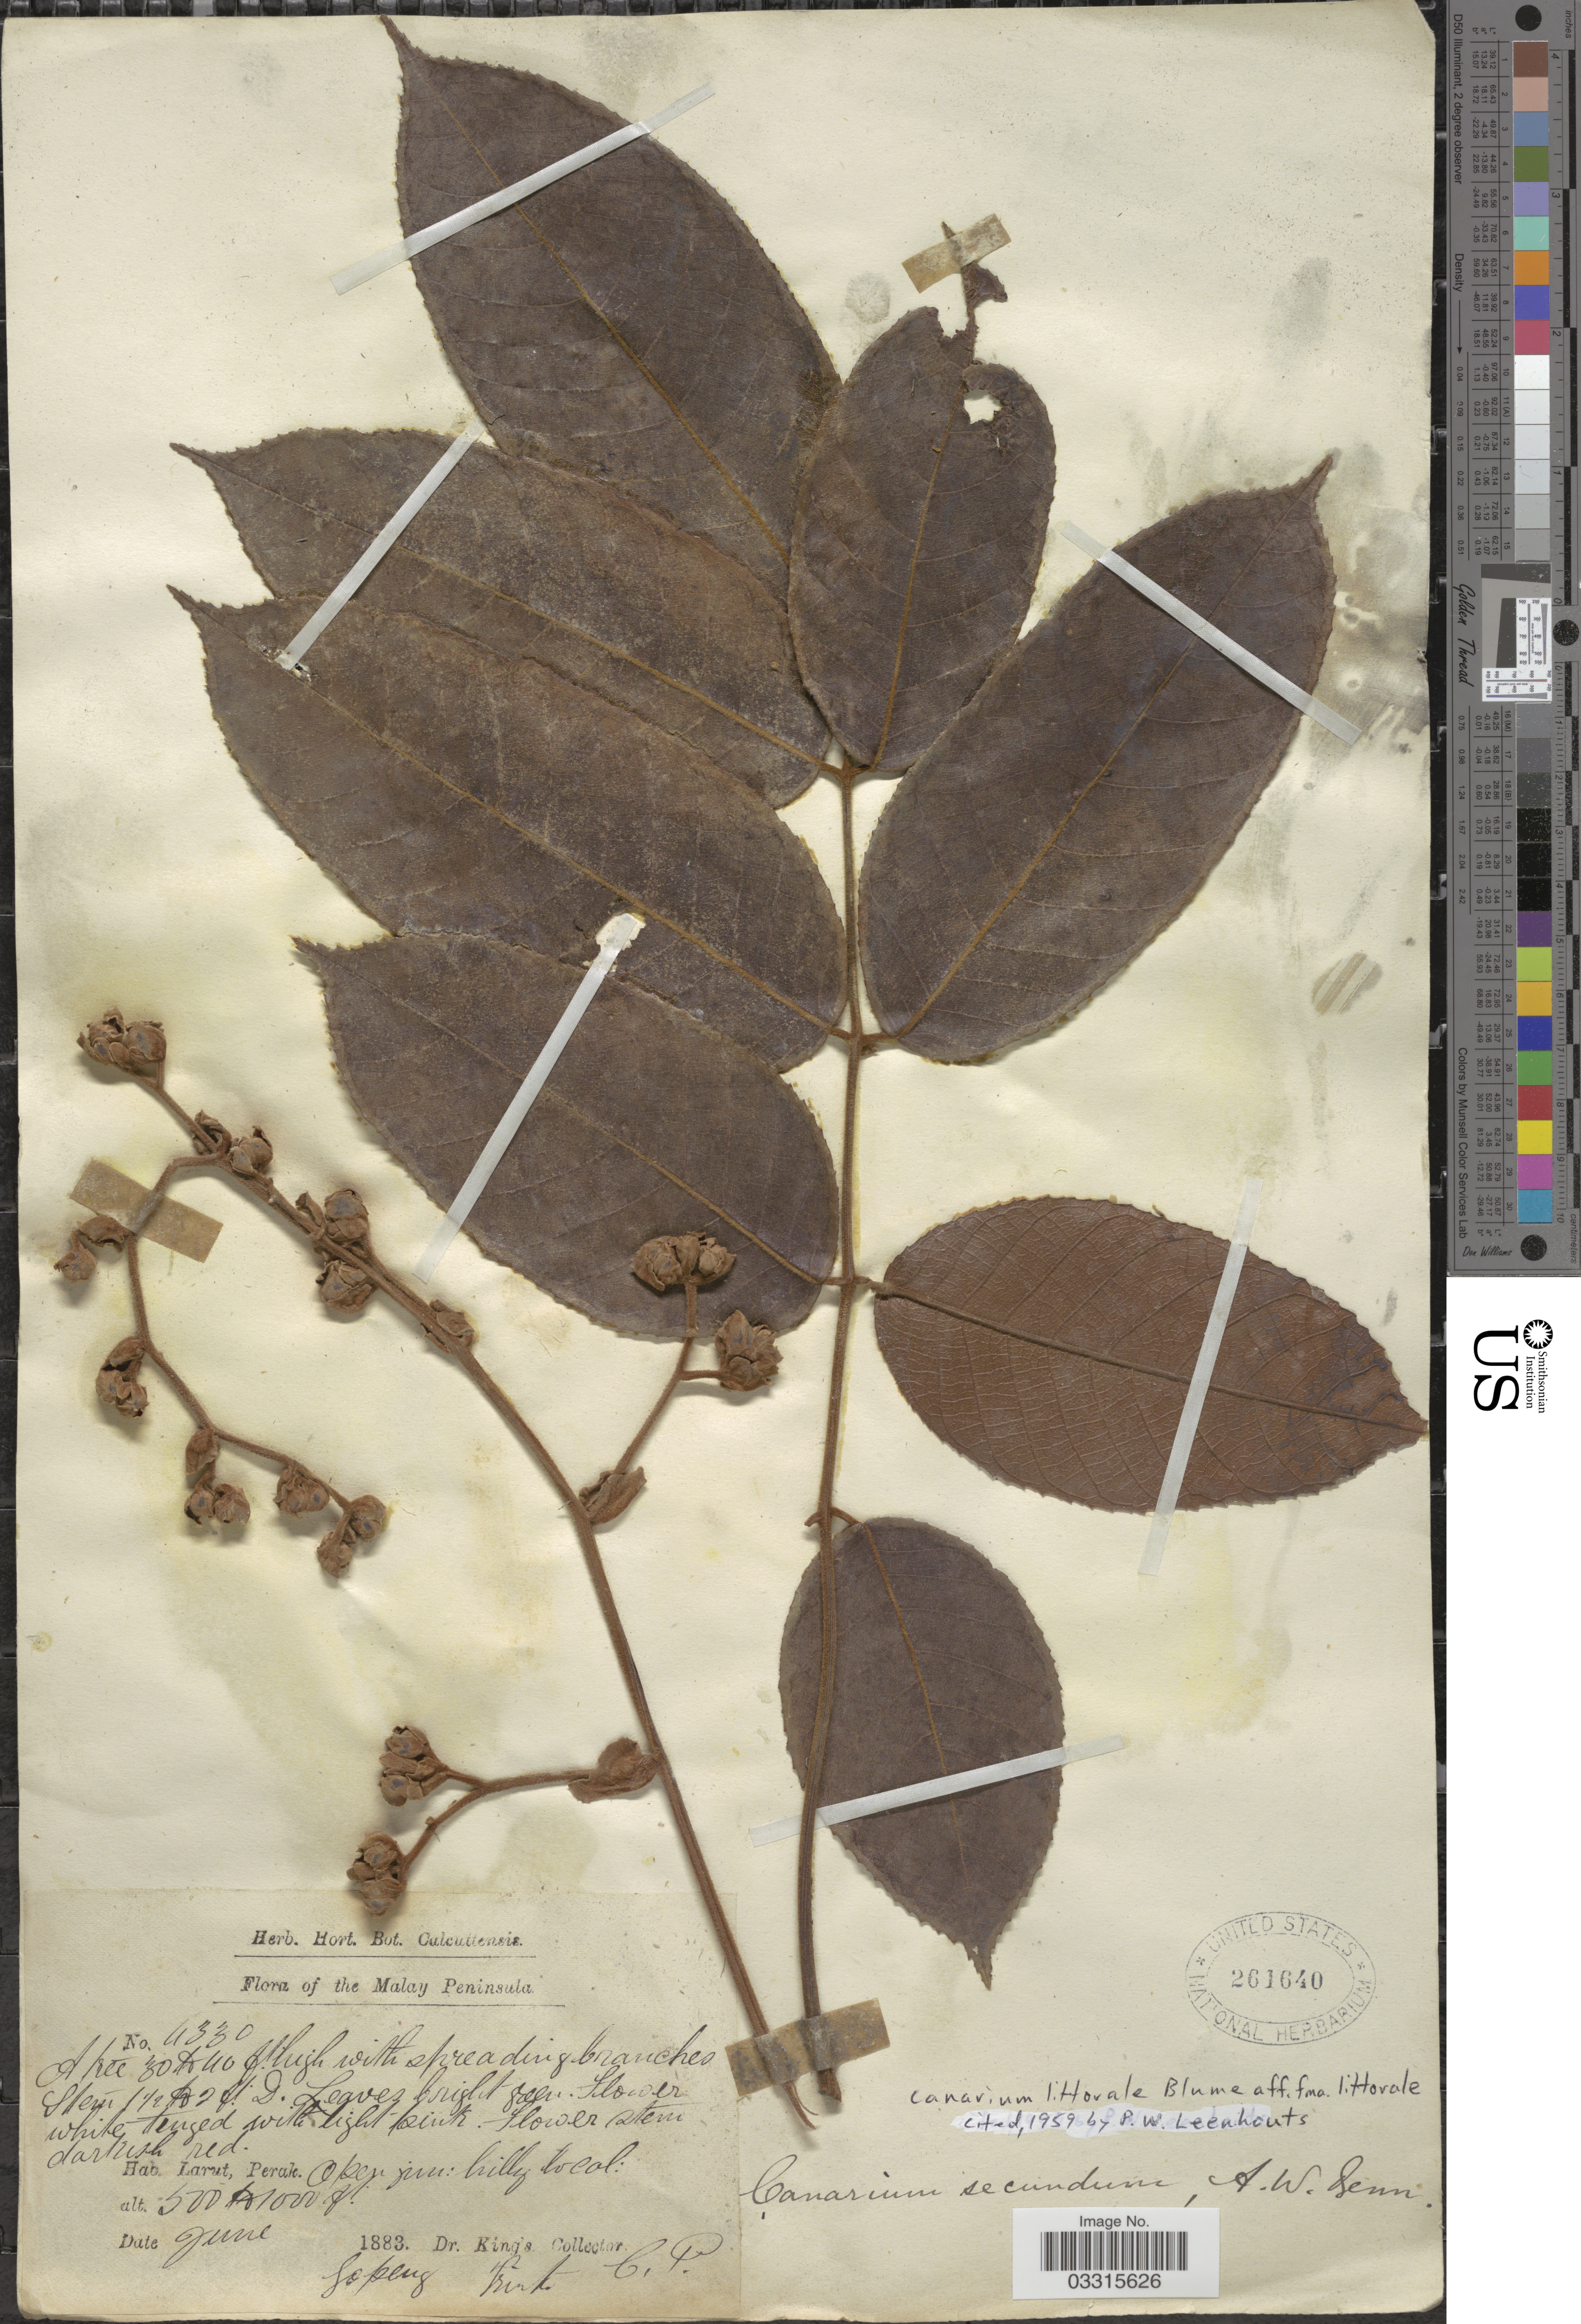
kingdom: Plantae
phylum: Tracheophyta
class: Magnoliopsida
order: Sapindales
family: Burseraceae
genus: Canarium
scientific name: Canarium littorale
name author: Blume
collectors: Dr. King's collector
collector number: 4330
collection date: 1883-06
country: Malaysia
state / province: Perak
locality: Malay Peninsula. Larut.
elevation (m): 152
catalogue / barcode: US 261640